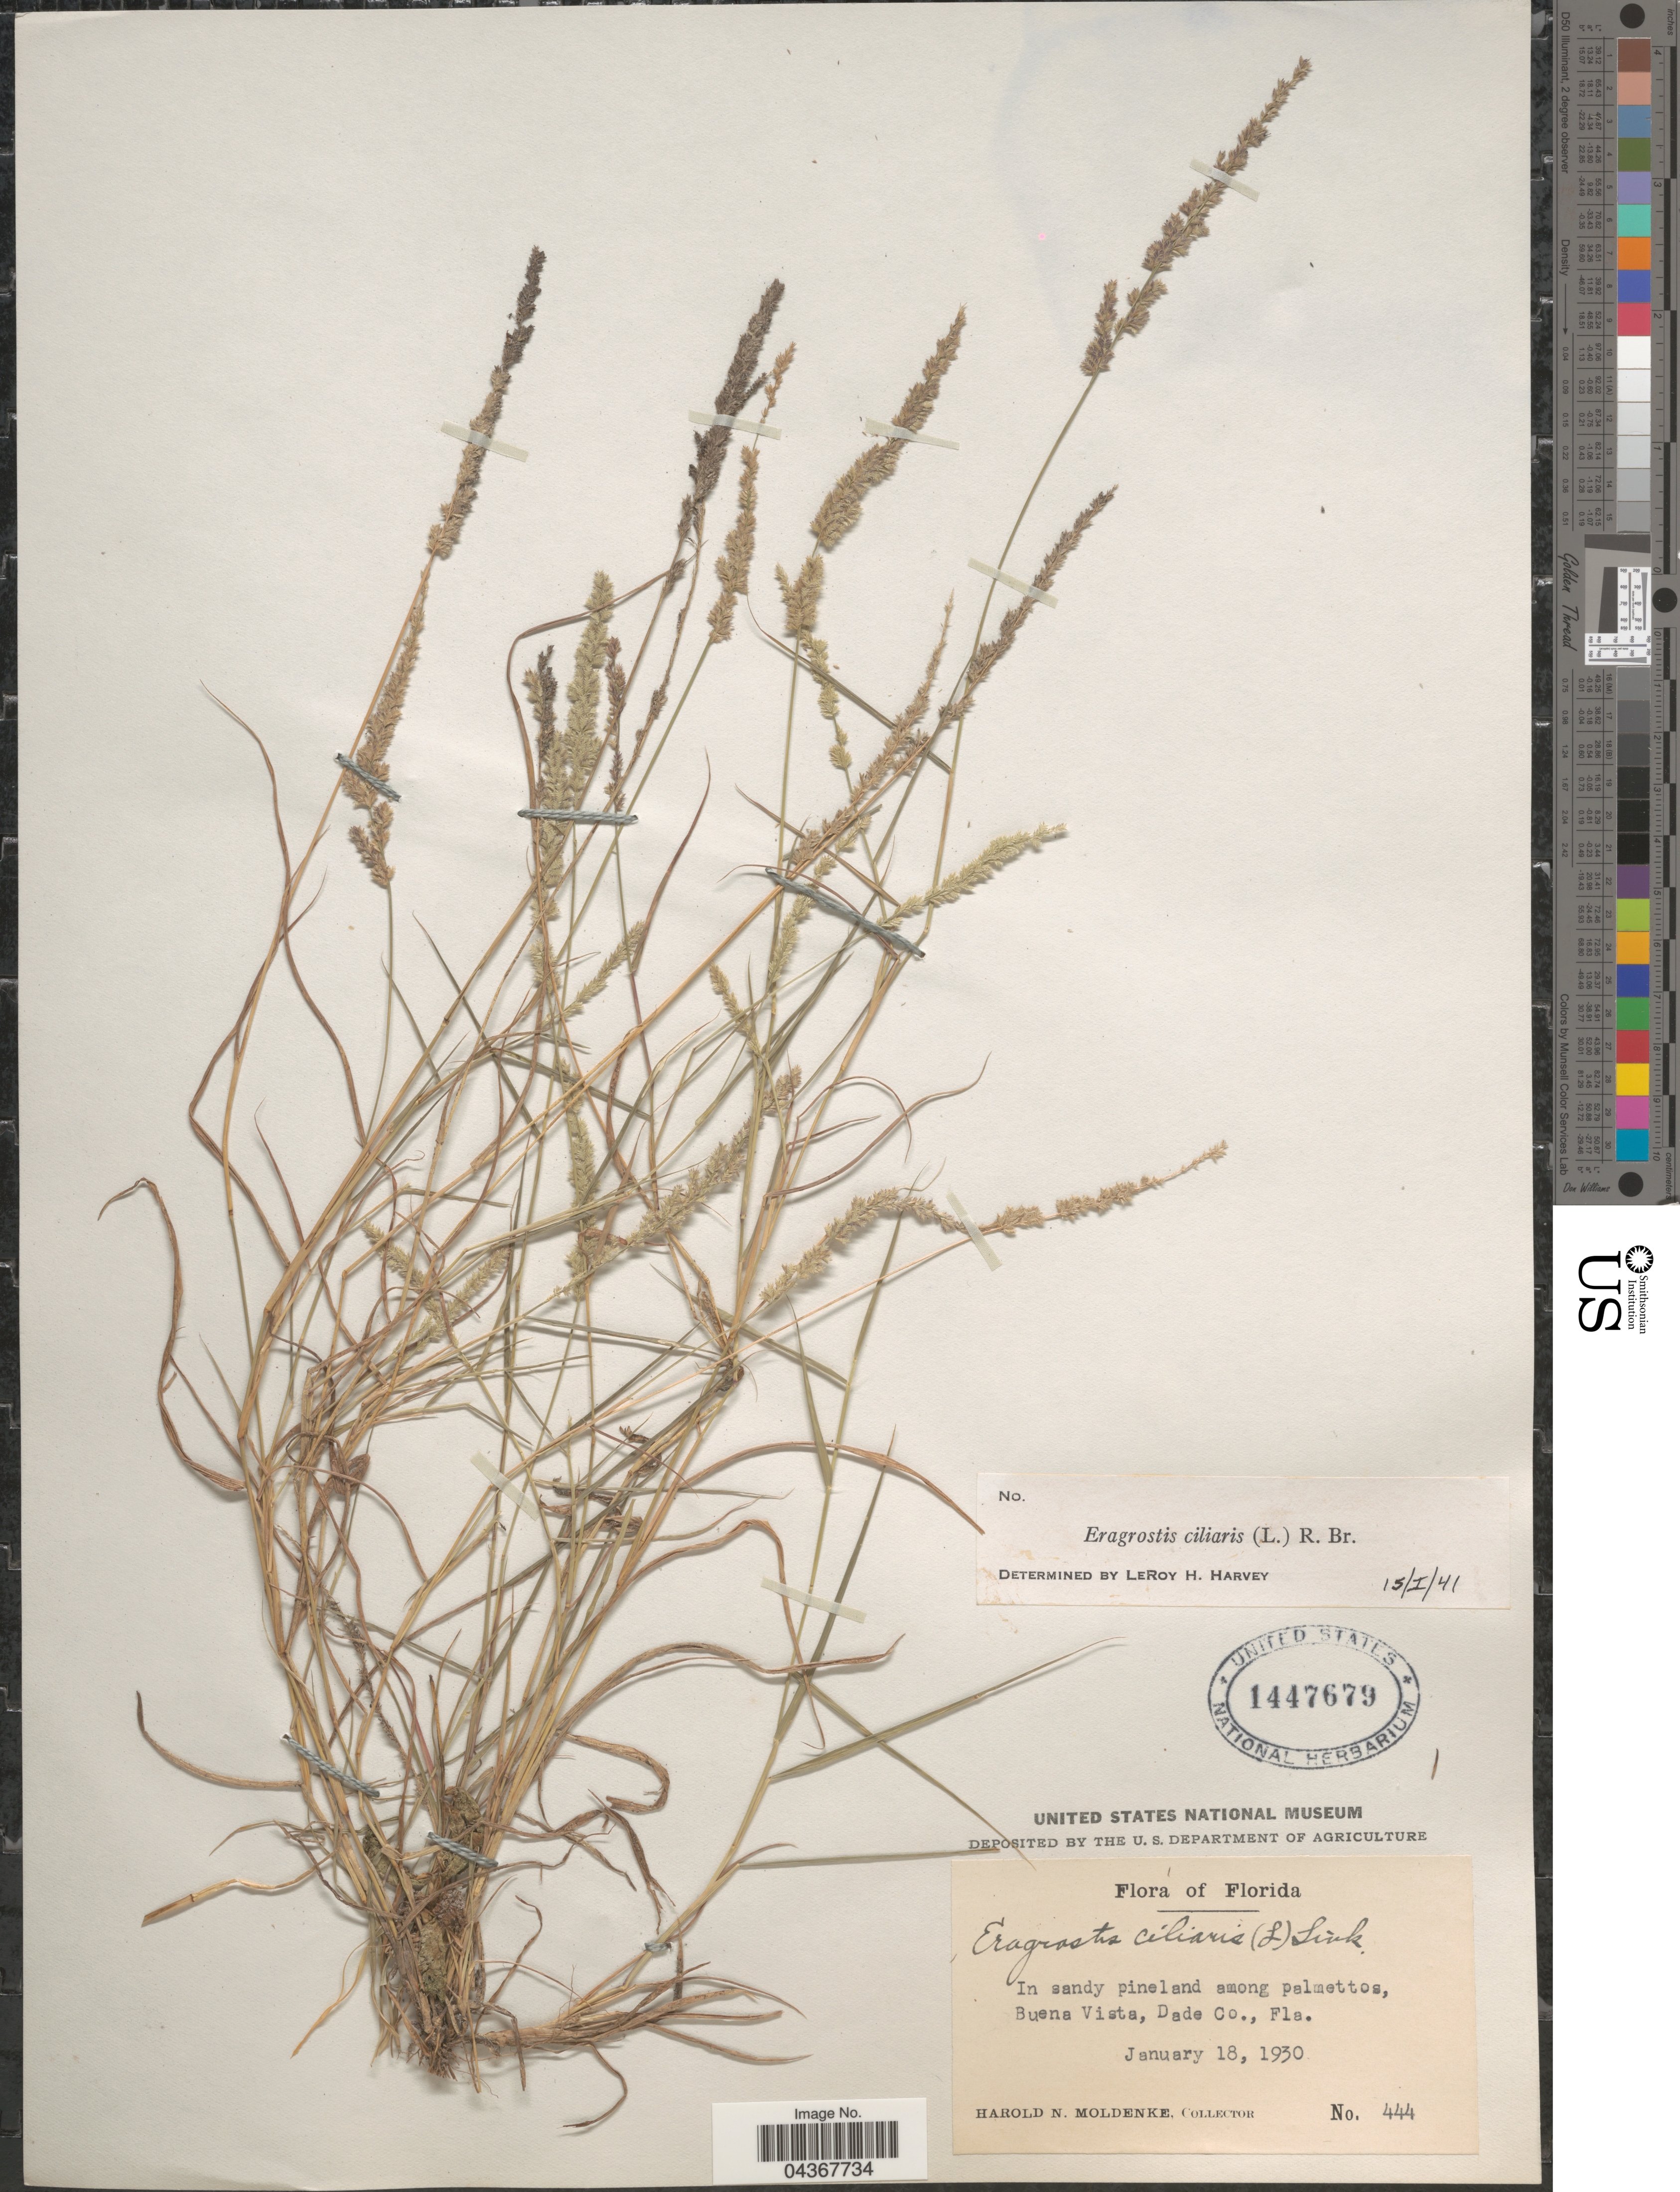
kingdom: Plantae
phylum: Tracheophyta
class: Liliopsida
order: Poales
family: Poaceae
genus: Eragrostis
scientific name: Eragrostis ciliaris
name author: (L.) R. Br.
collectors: H. N. Moldenke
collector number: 444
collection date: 1930-01-18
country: United States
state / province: Florida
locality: In sandy pineland among palmettos, Buena Vista, Dade Co.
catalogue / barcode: US 1447679